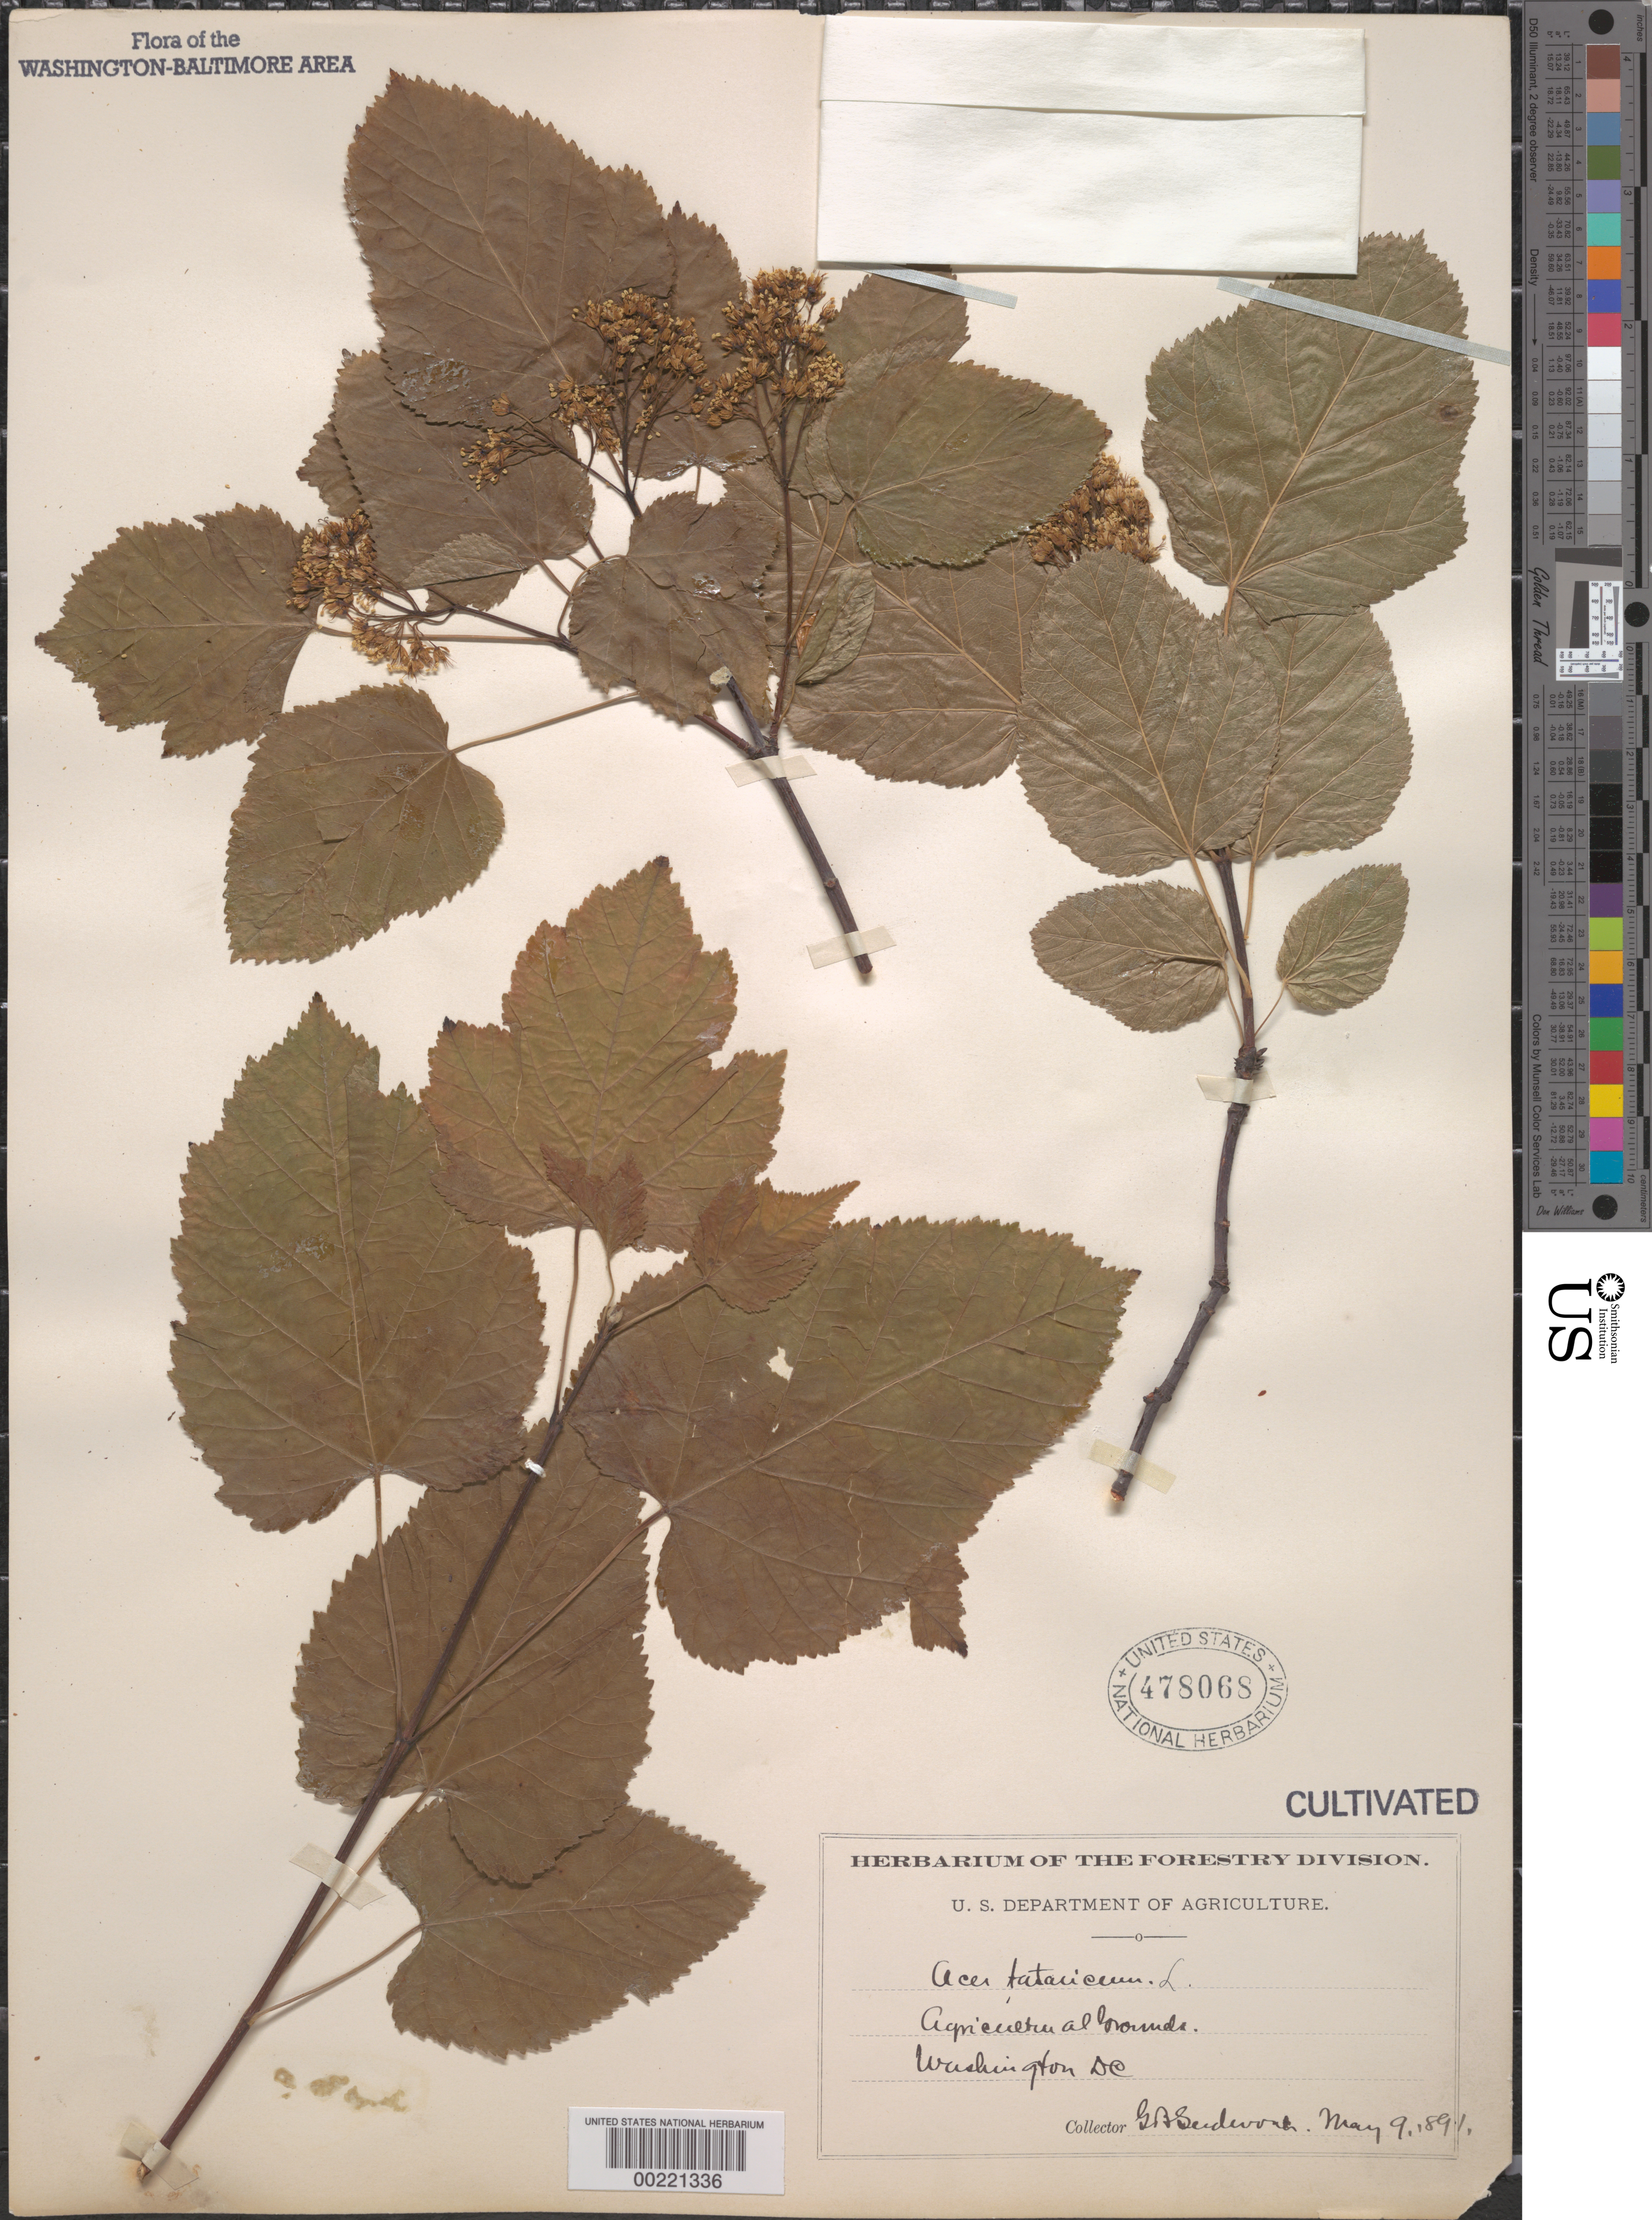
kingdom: Plantae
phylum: Tracheophyta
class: Magnoliopsida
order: Sapindales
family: Sapindaceae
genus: Acer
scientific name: Acer tataricum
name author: L.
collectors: G. B. Sudworth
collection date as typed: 09 May 1891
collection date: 1891-05-09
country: United States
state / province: District of Columbia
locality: Department of Agriculture grounds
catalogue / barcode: US 478068